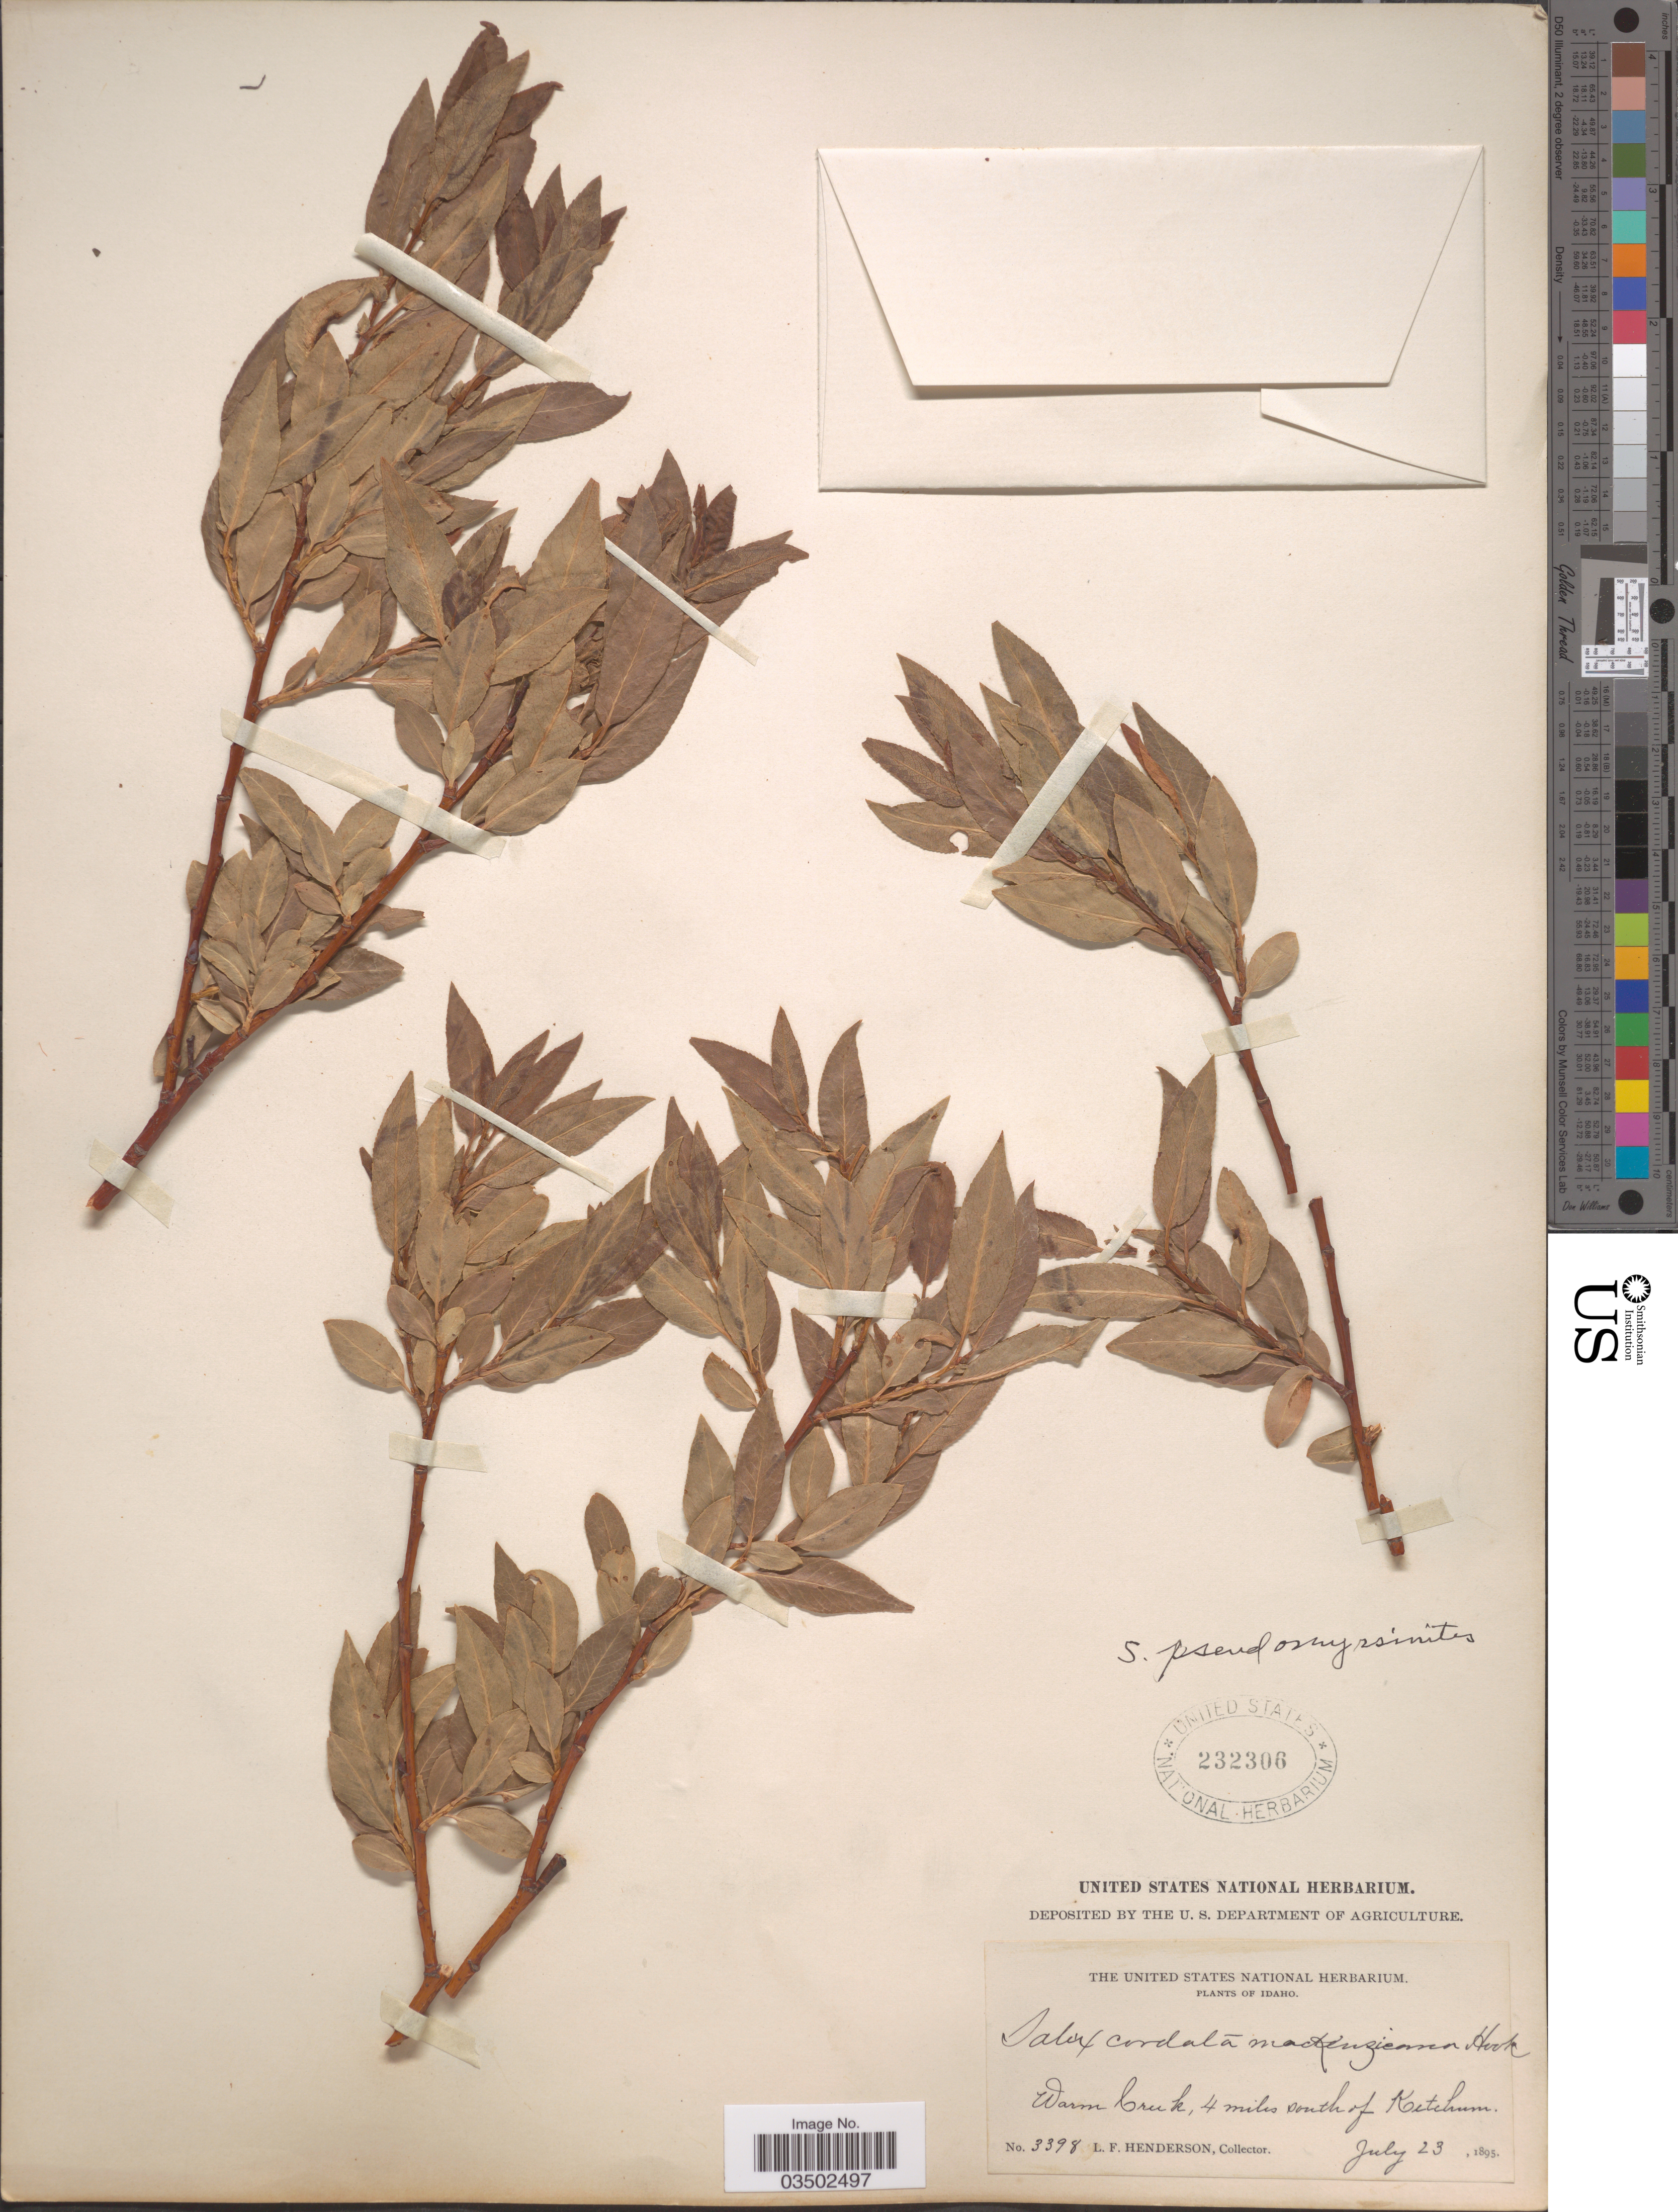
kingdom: Plantae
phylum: Tracheophyta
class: Magnoliopsida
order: Malpighiales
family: Salicaceae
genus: Salix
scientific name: Salix pseudocordata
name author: (Andersson) Andersson ex Rydb.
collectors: L. Henderson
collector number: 3398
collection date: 1895-07-23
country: United States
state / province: Idaho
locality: Warm Creek, 4 miles south of Ketchum.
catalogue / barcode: US 232306